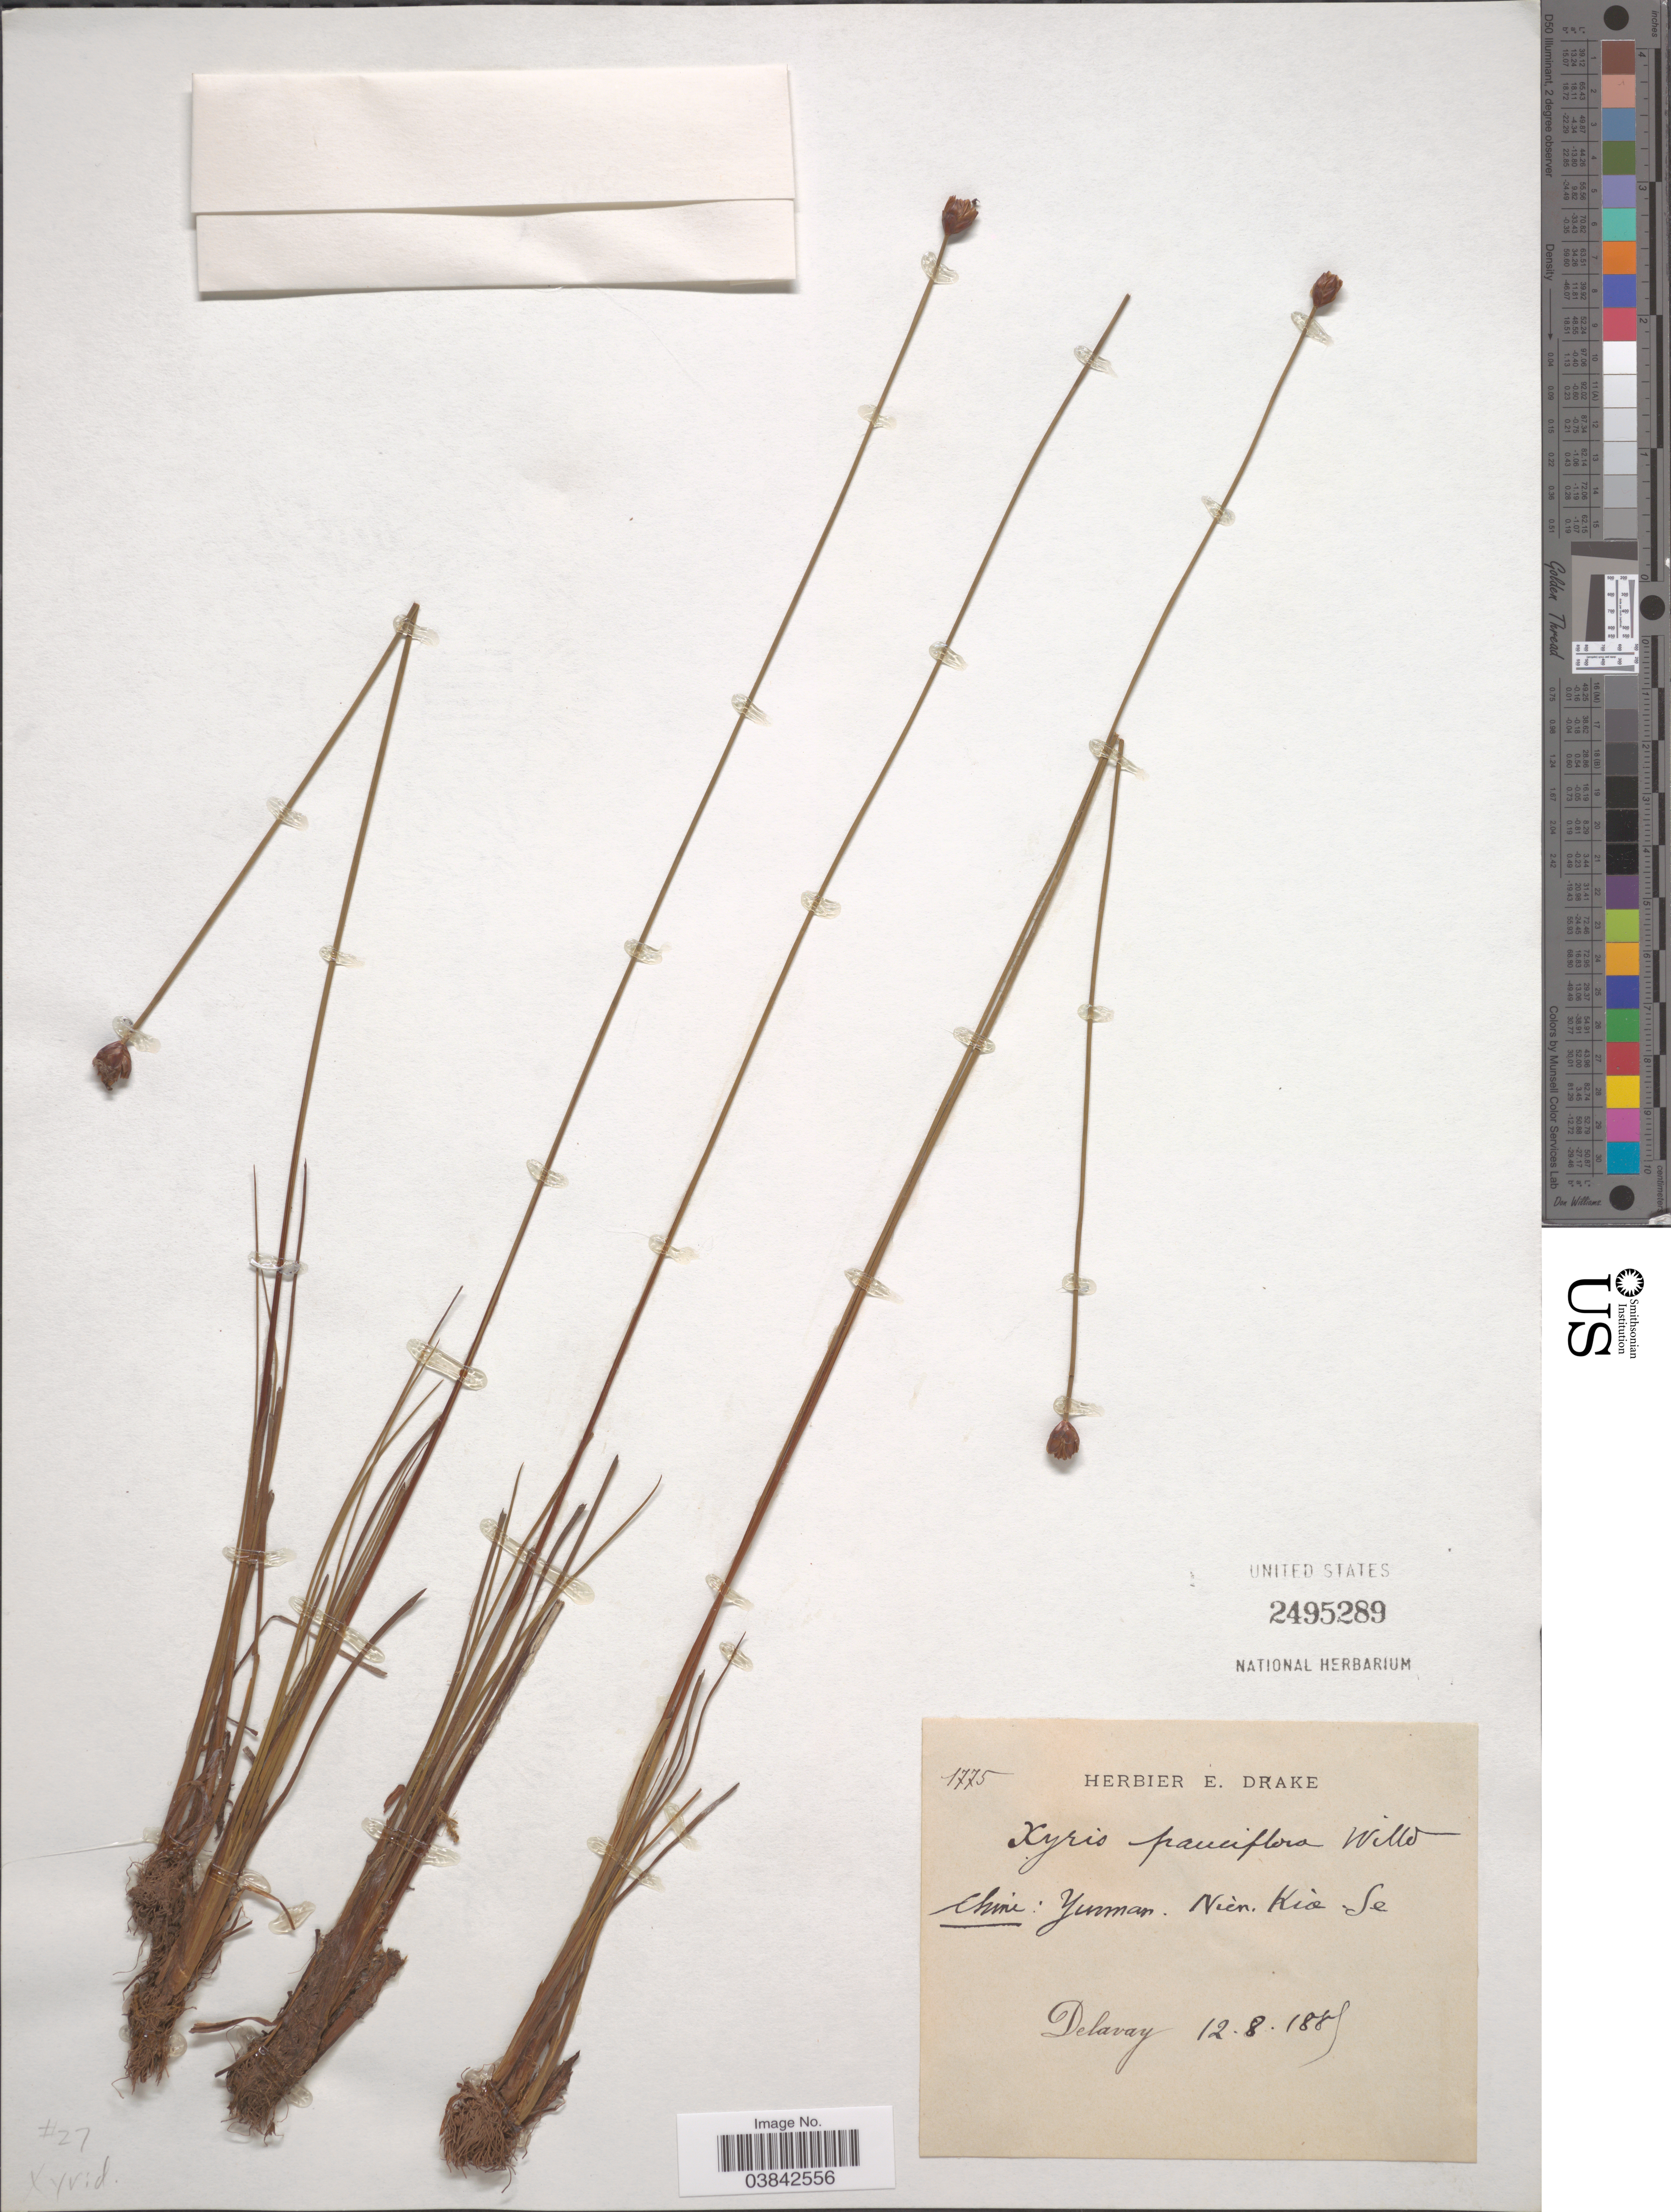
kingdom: Plantae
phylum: Tracheophyta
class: Liliopsida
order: Poales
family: Xyridaceae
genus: Xyris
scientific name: Xyris pauciflora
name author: Willd.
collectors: Delavay, --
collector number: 1775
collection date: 1889-08-12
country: China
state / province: Yunnan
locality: Nien. Kia. Se.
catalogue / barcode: US 2495289